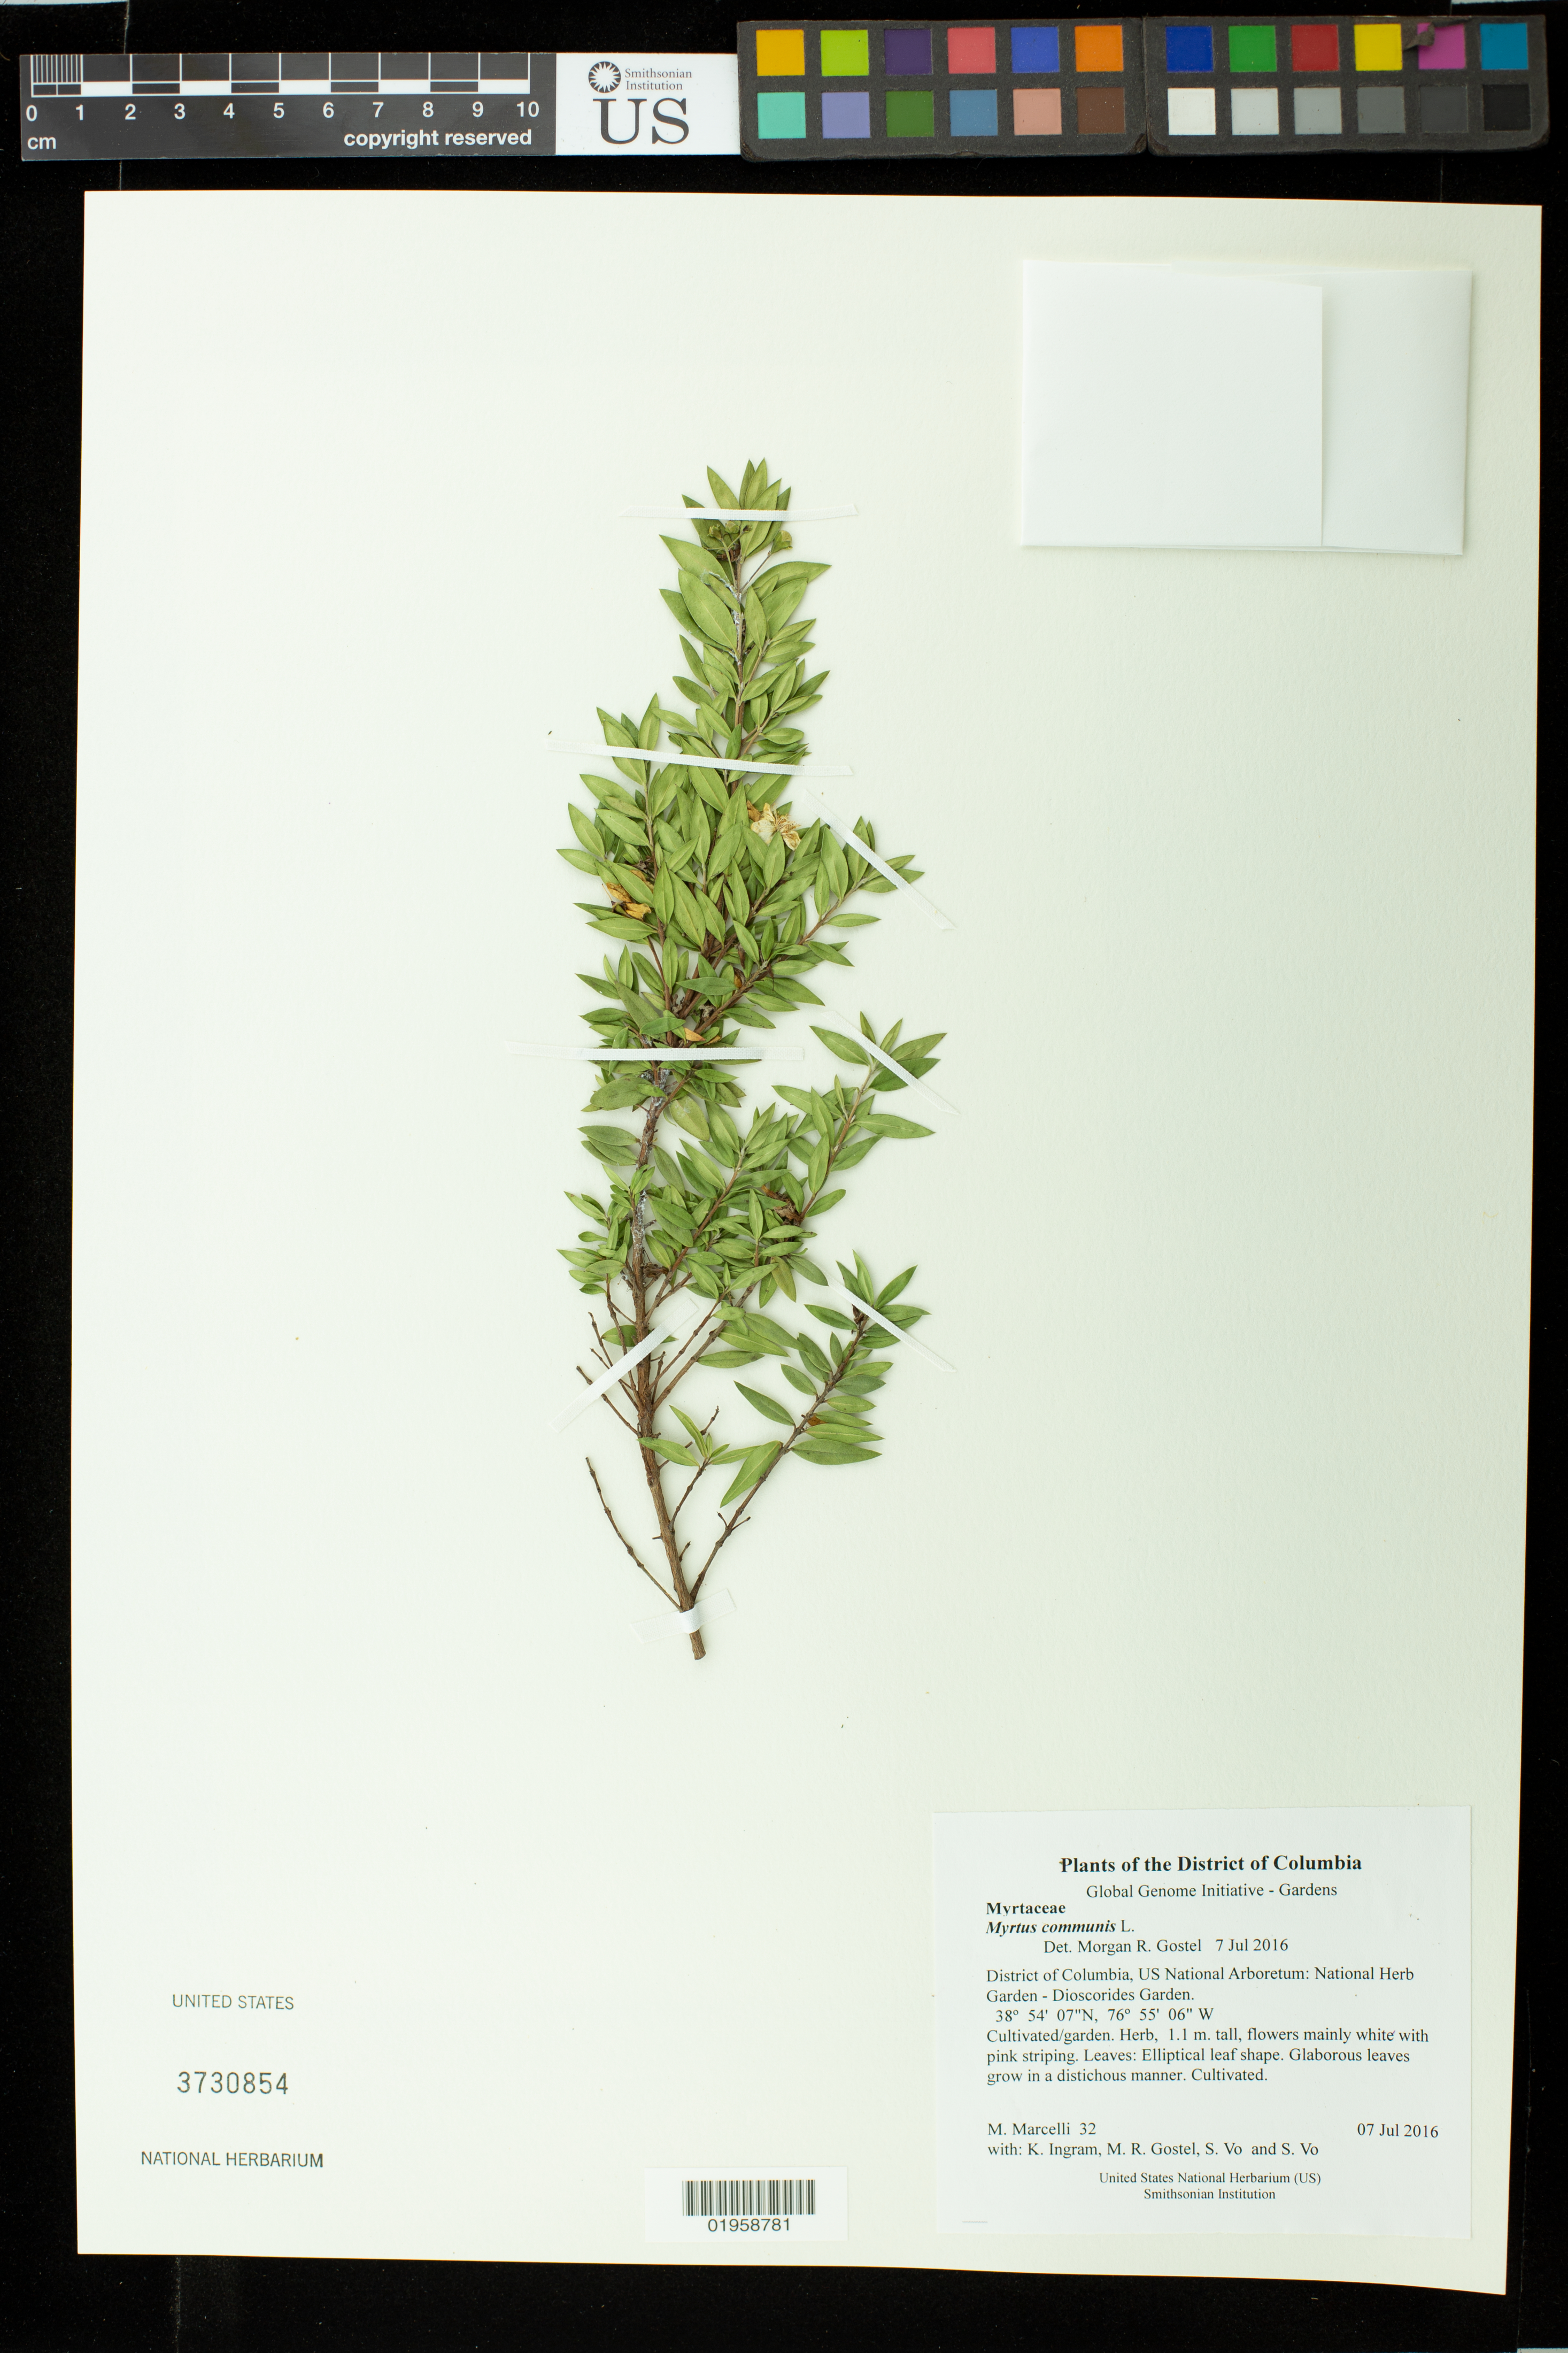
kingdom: Plantae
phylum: Tracheophyta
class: Magnoliopsida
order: Myrtales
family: Myrtaceae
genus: Myrtus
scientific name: Myrtus communis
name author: L.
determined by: Gostel, Morgan R., (BRIT), Botanical Research Institute of Texas (UNITED STATES)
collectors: M. Marcelli, K. S. Ingram, M. R. Gostel & S. Vo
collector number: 32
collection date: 2016-07-07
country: United States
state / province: District of Columbia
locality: US National Arboretum: National Herb Garden - Dioscorides Garden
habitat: Cultivated/garden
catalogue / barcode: US 3730854